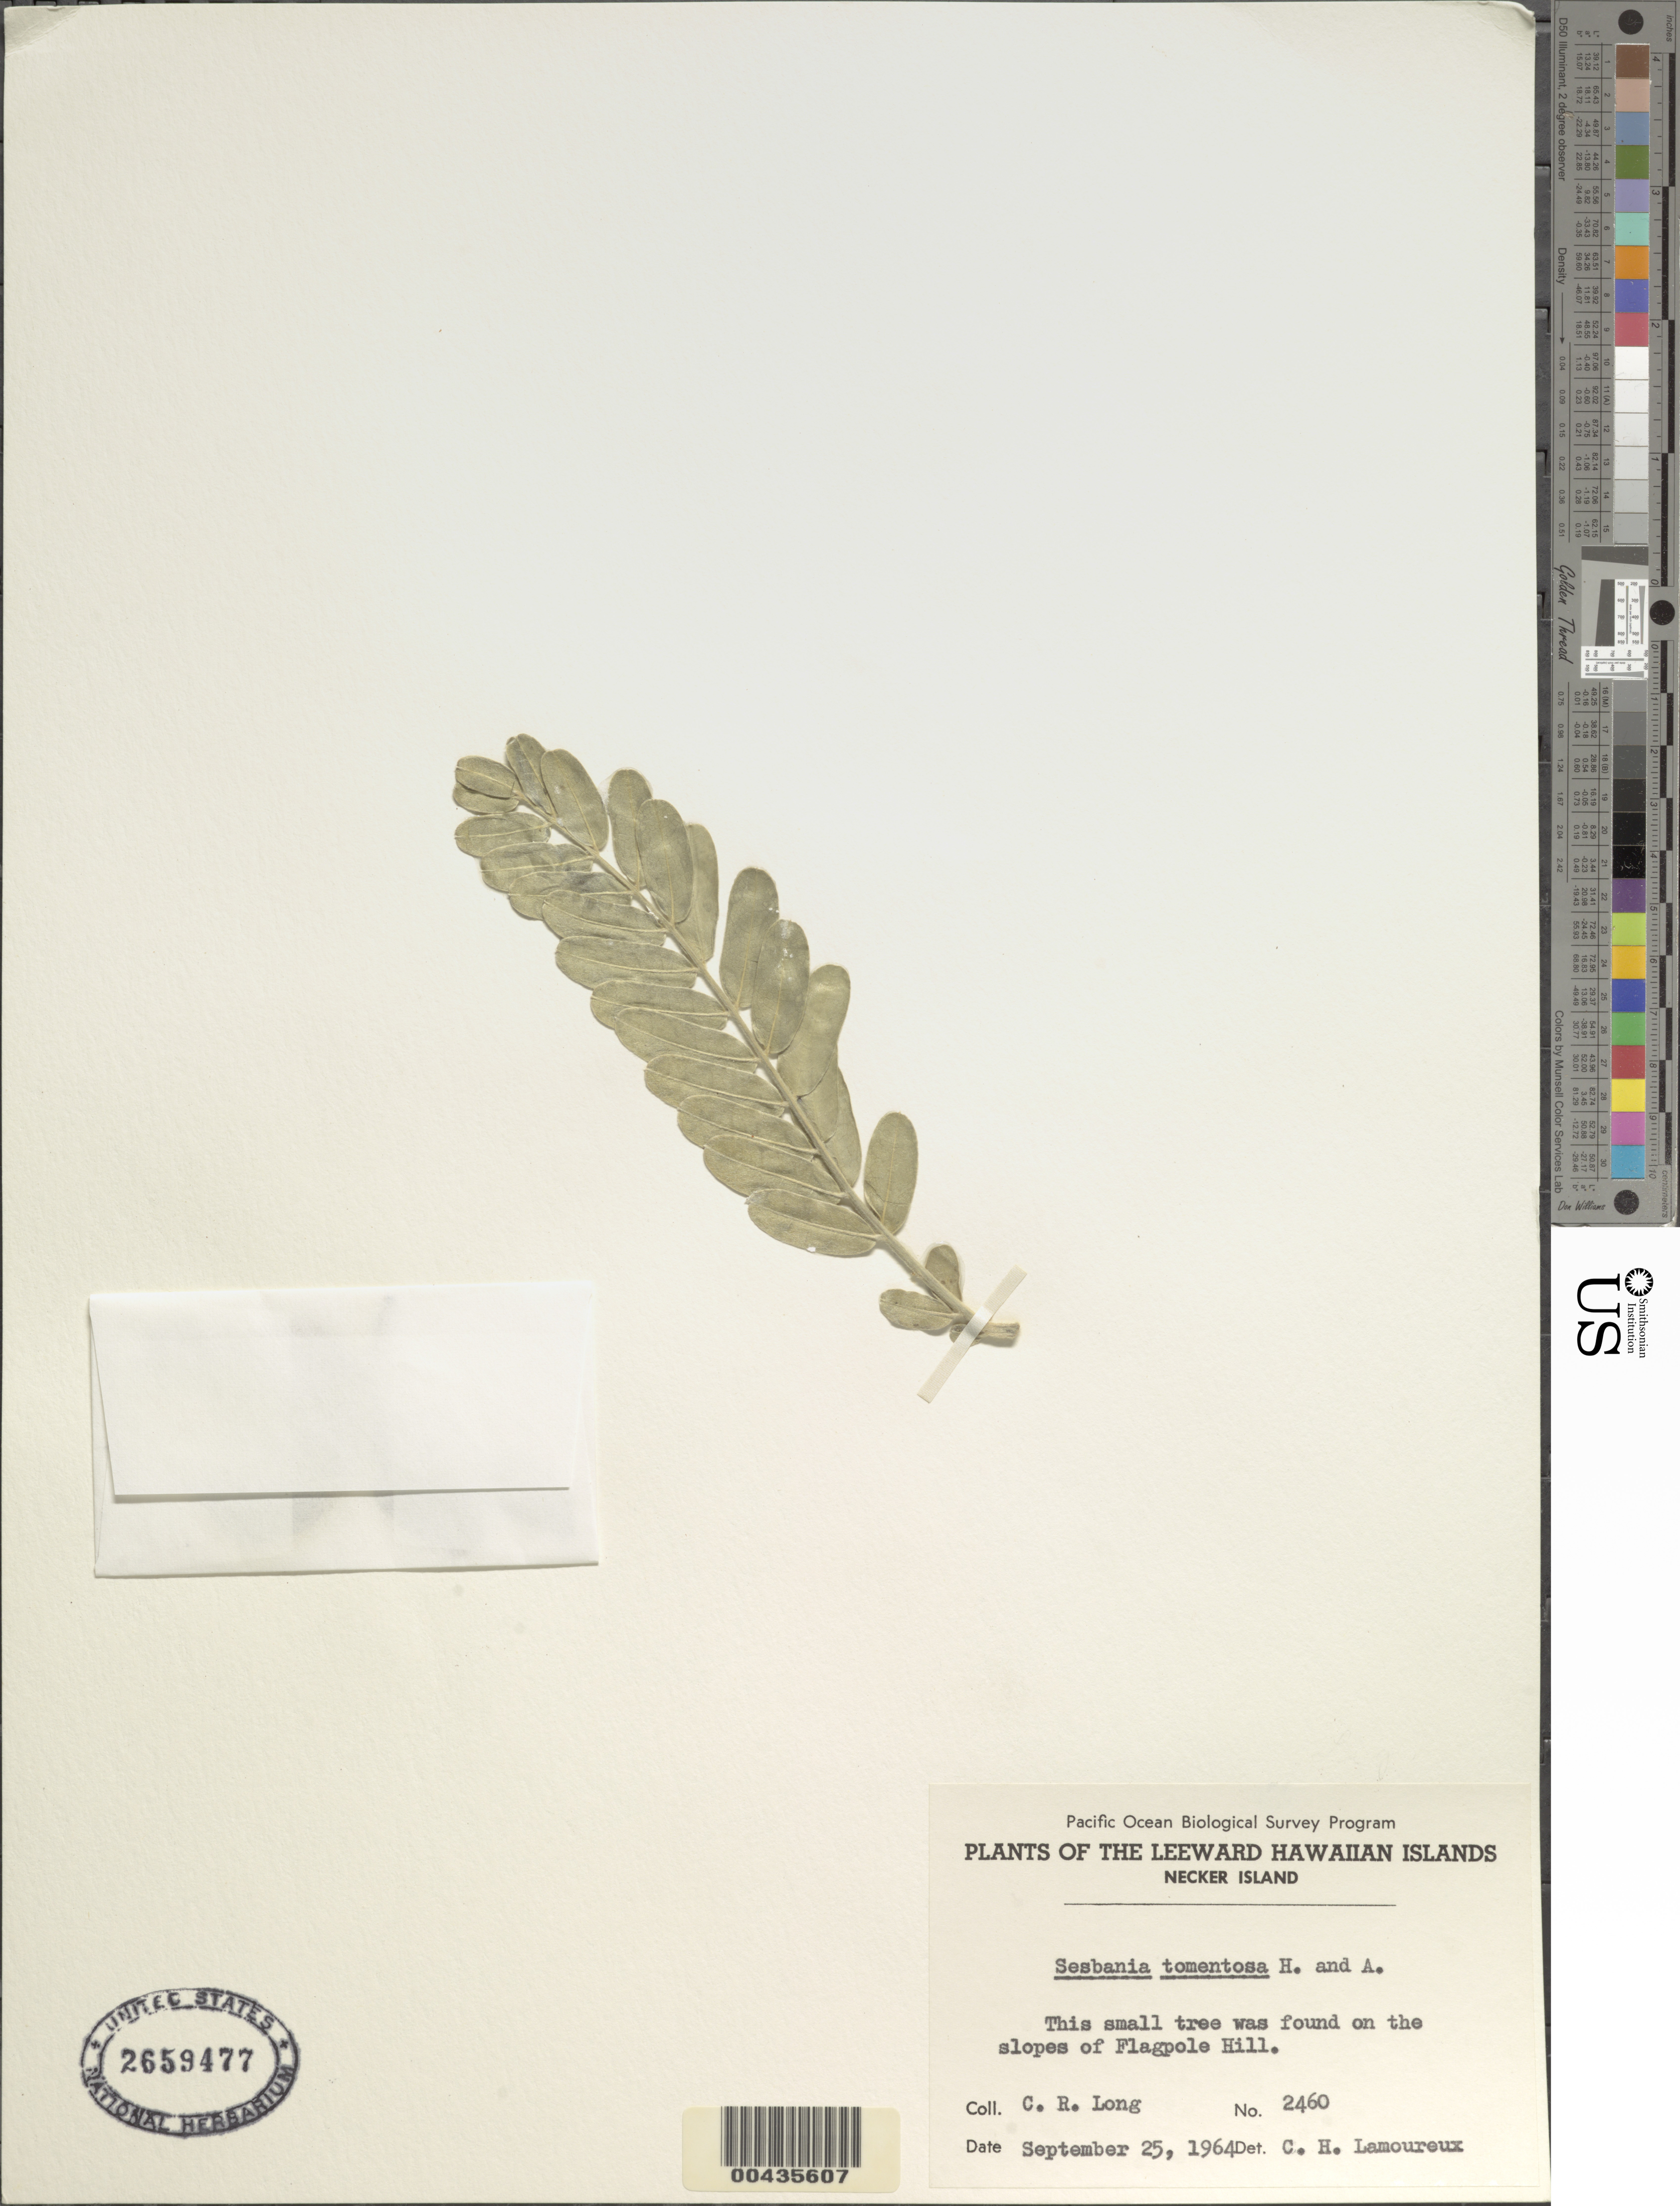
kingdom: Plantae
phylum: Tracheophyta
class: Magnoliopsida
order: Fabales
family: Fabaceae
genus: Sesbania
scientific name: Sesbania tomentosa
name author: Hook. & Arn.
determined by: Lamoureux, C. H.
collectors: C. Long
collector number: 2460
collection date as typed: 25 Sep 1964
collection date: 1964-09-25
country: United States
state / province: Hawaii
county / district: Honolulu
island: Necker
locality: Slopes of Flagpole Hill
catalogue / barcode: US 2659477